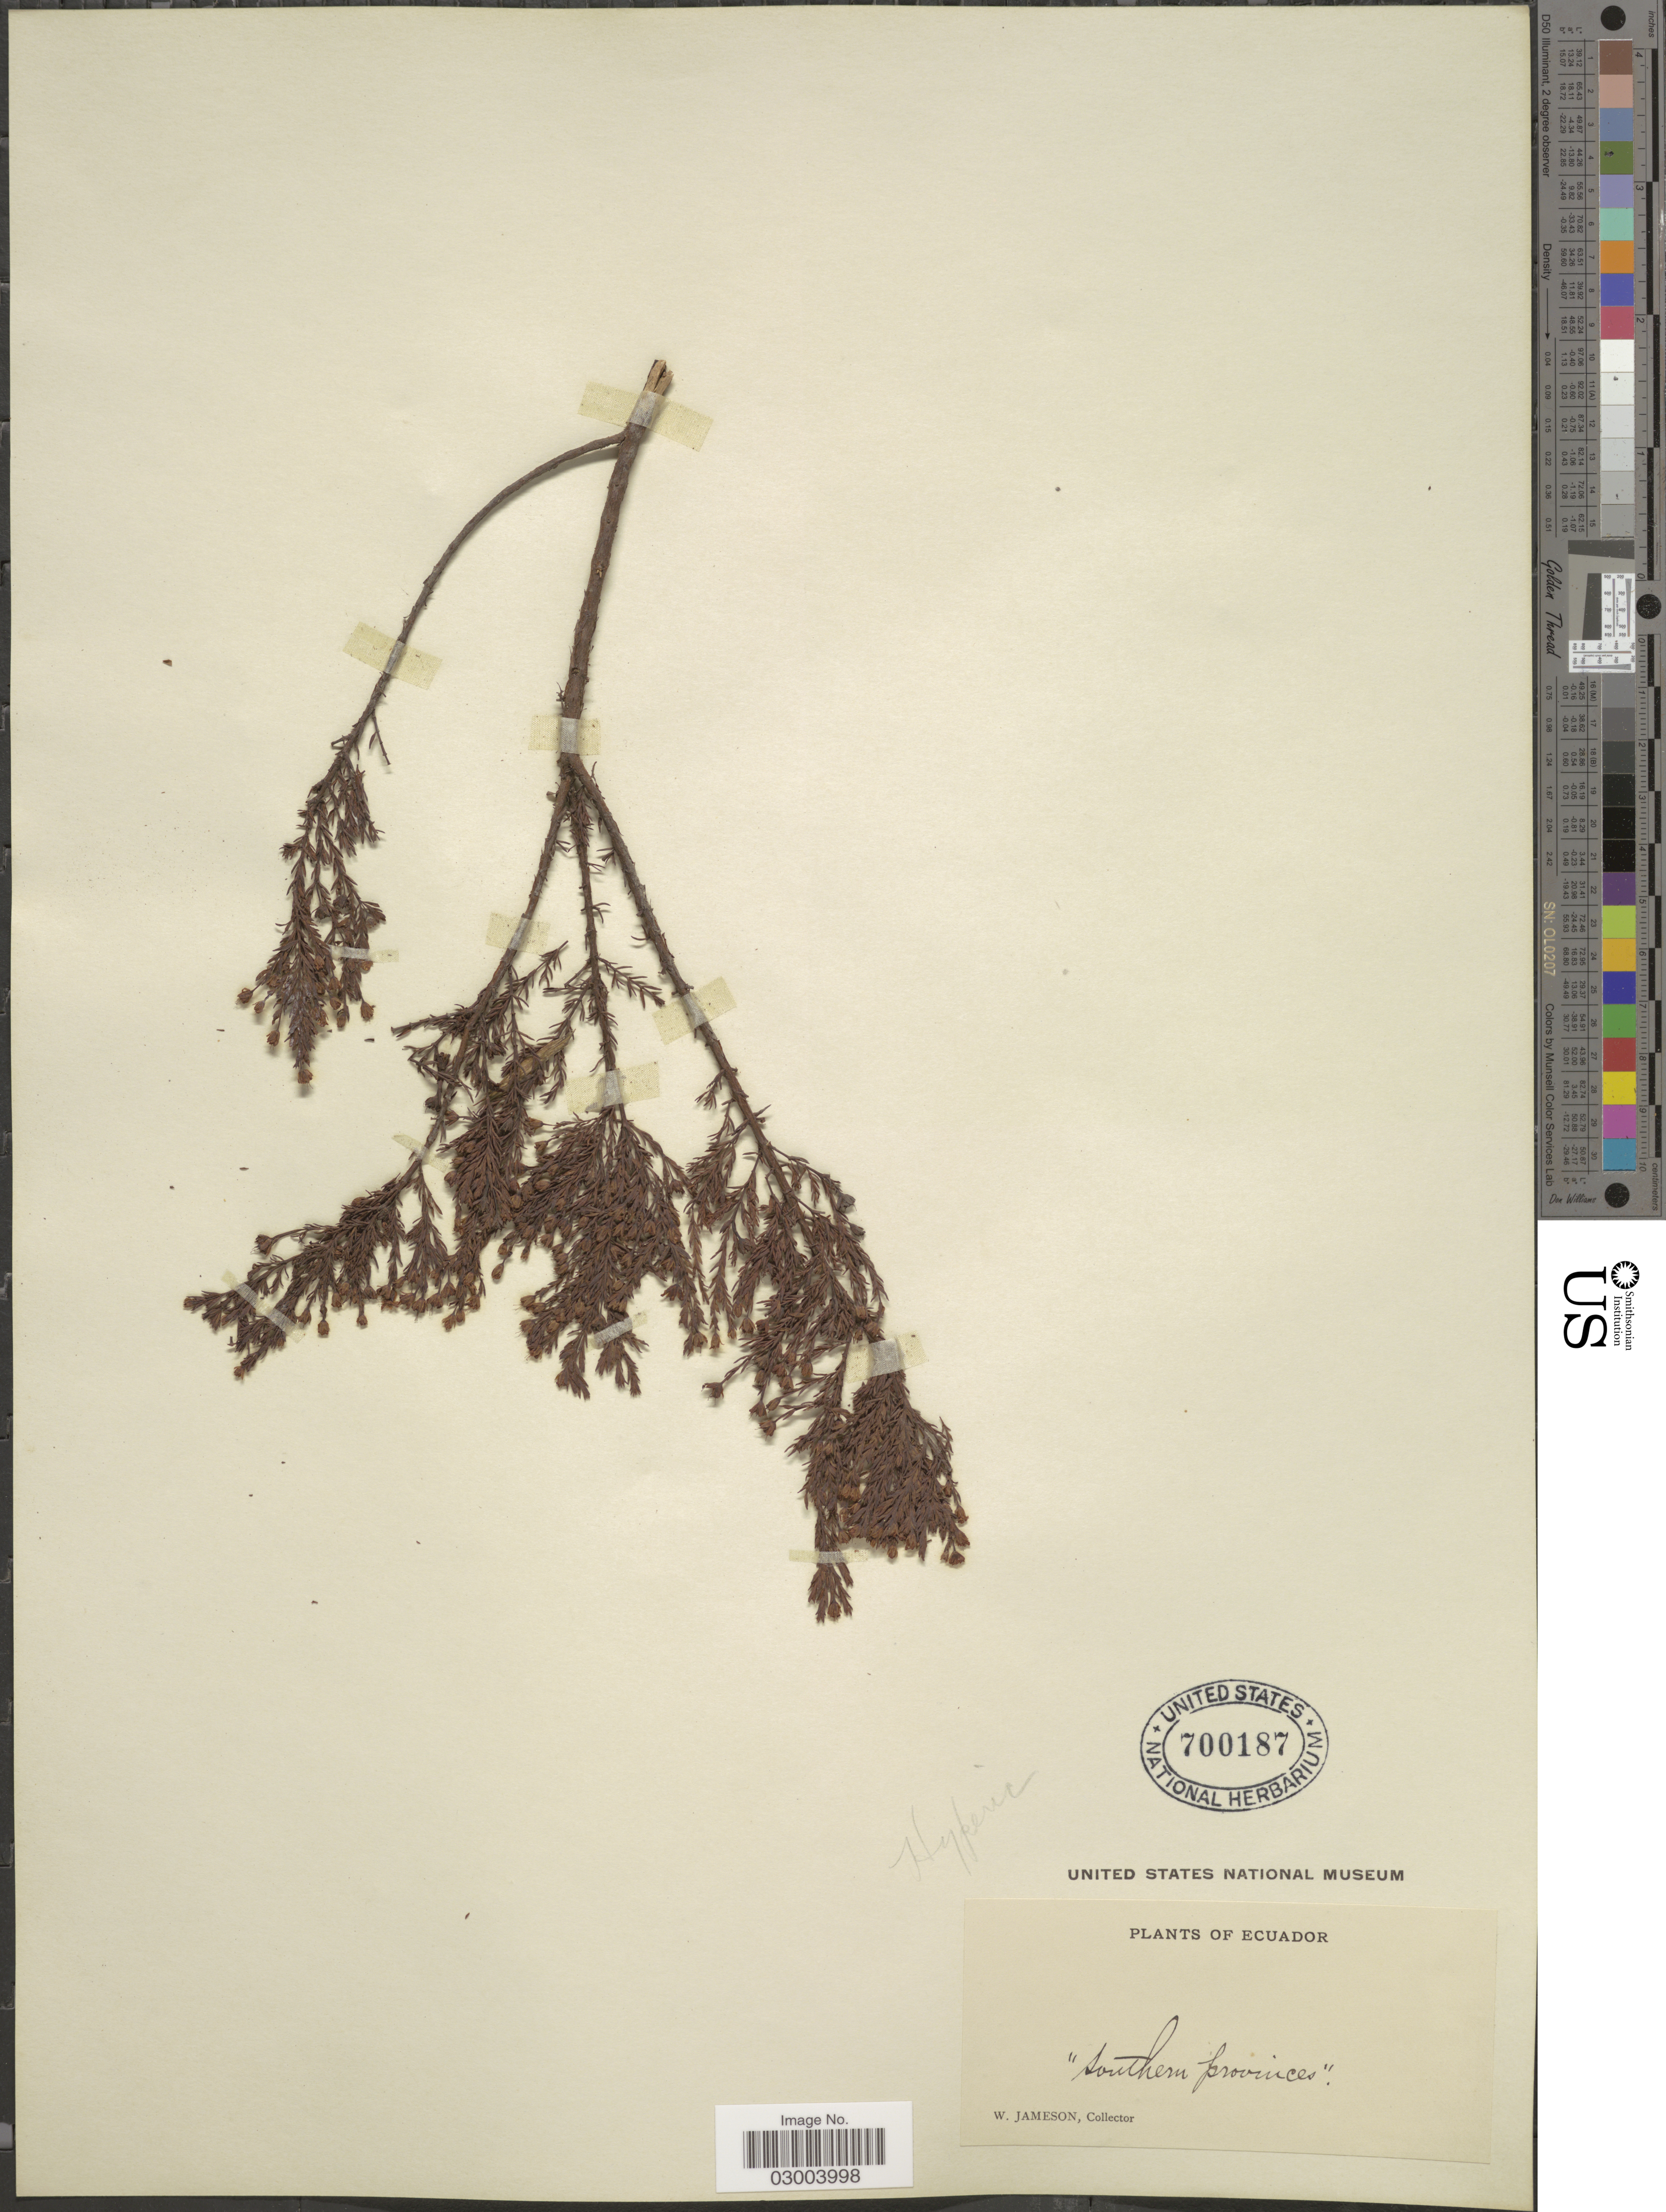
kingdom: Plantae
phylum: Tracheophyta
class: Magnoliopsida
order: Malpighiales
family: Hypericaceae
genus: Hypericum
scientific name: Hypericum loxense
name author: Benth.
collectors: W. Jameson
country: Ecuador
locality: Southern provinces.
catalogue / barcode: US 700187